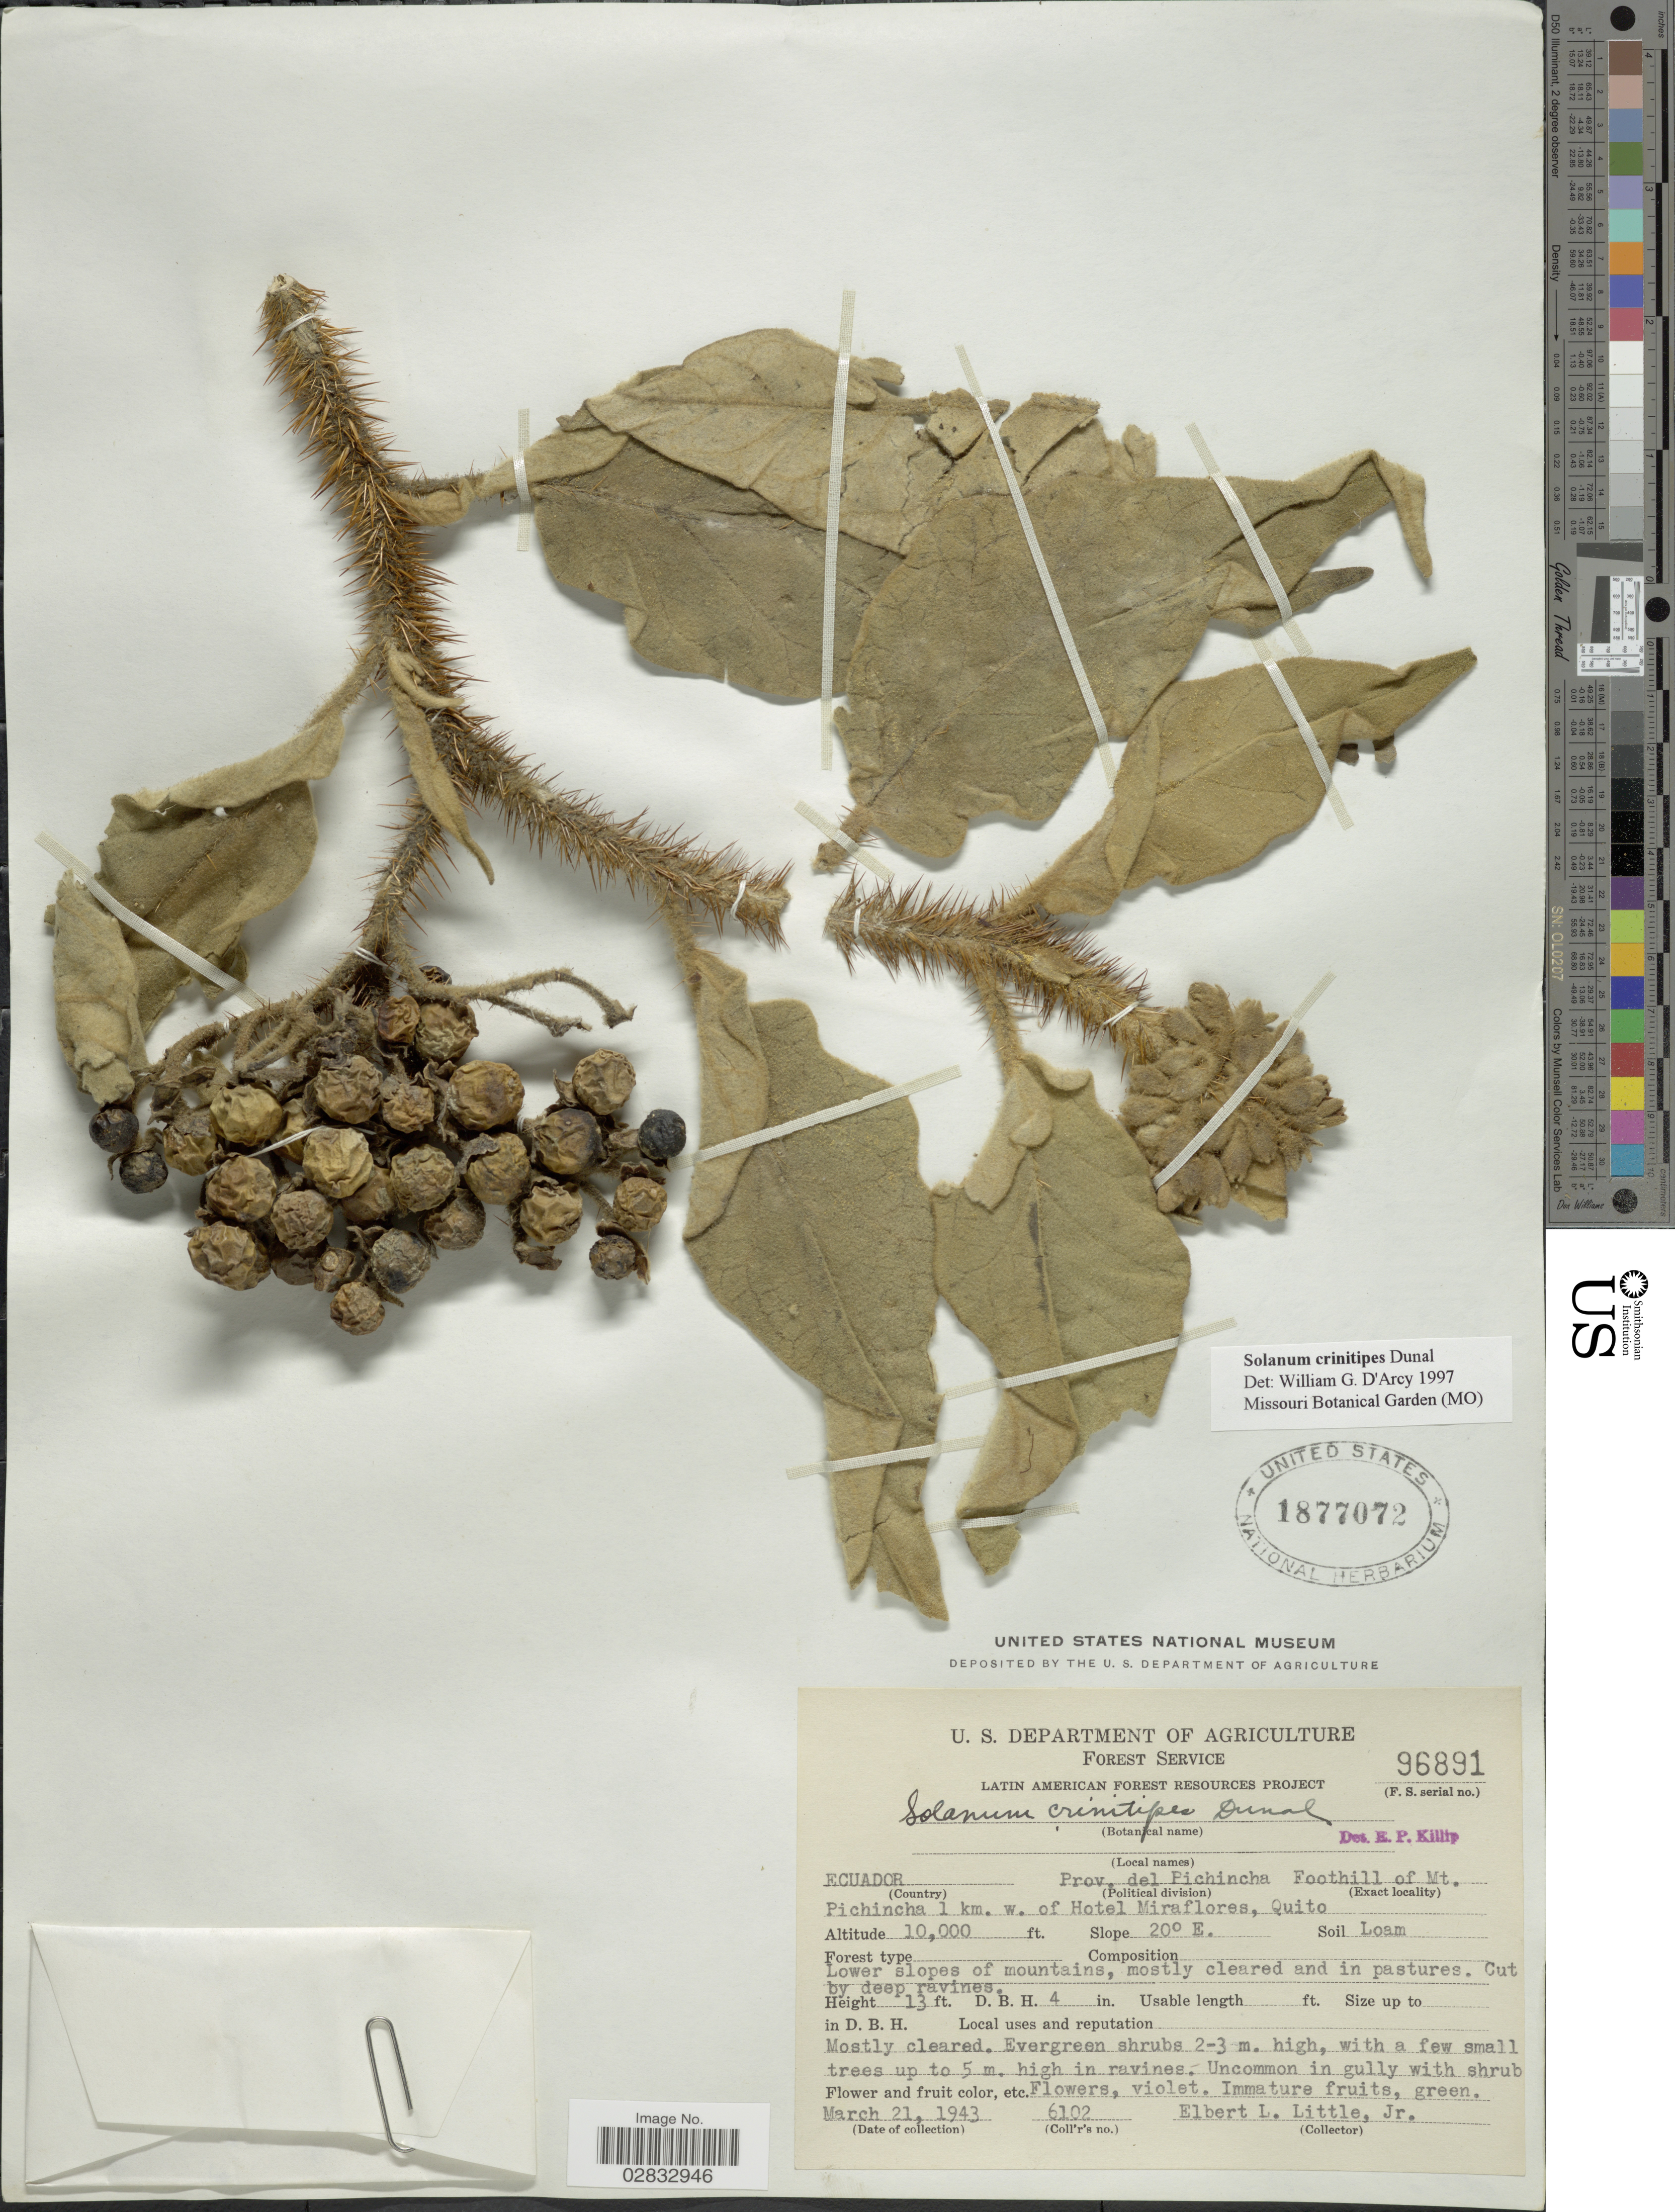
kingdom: Plantae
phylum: Tracheophyta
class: Magnoliopsida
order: Solanales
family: Solanaceae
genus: Solanum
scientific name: Solanum crinitipes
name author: Dunal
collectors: E. L. Little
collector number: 6102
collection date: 1943-03-21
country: Ecuador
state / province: Pichincha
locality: Foothill of Mt. Pichincha 1 km. w. of Hotel Miraflores, Quito.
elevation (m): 3048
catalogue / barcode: US 1877072